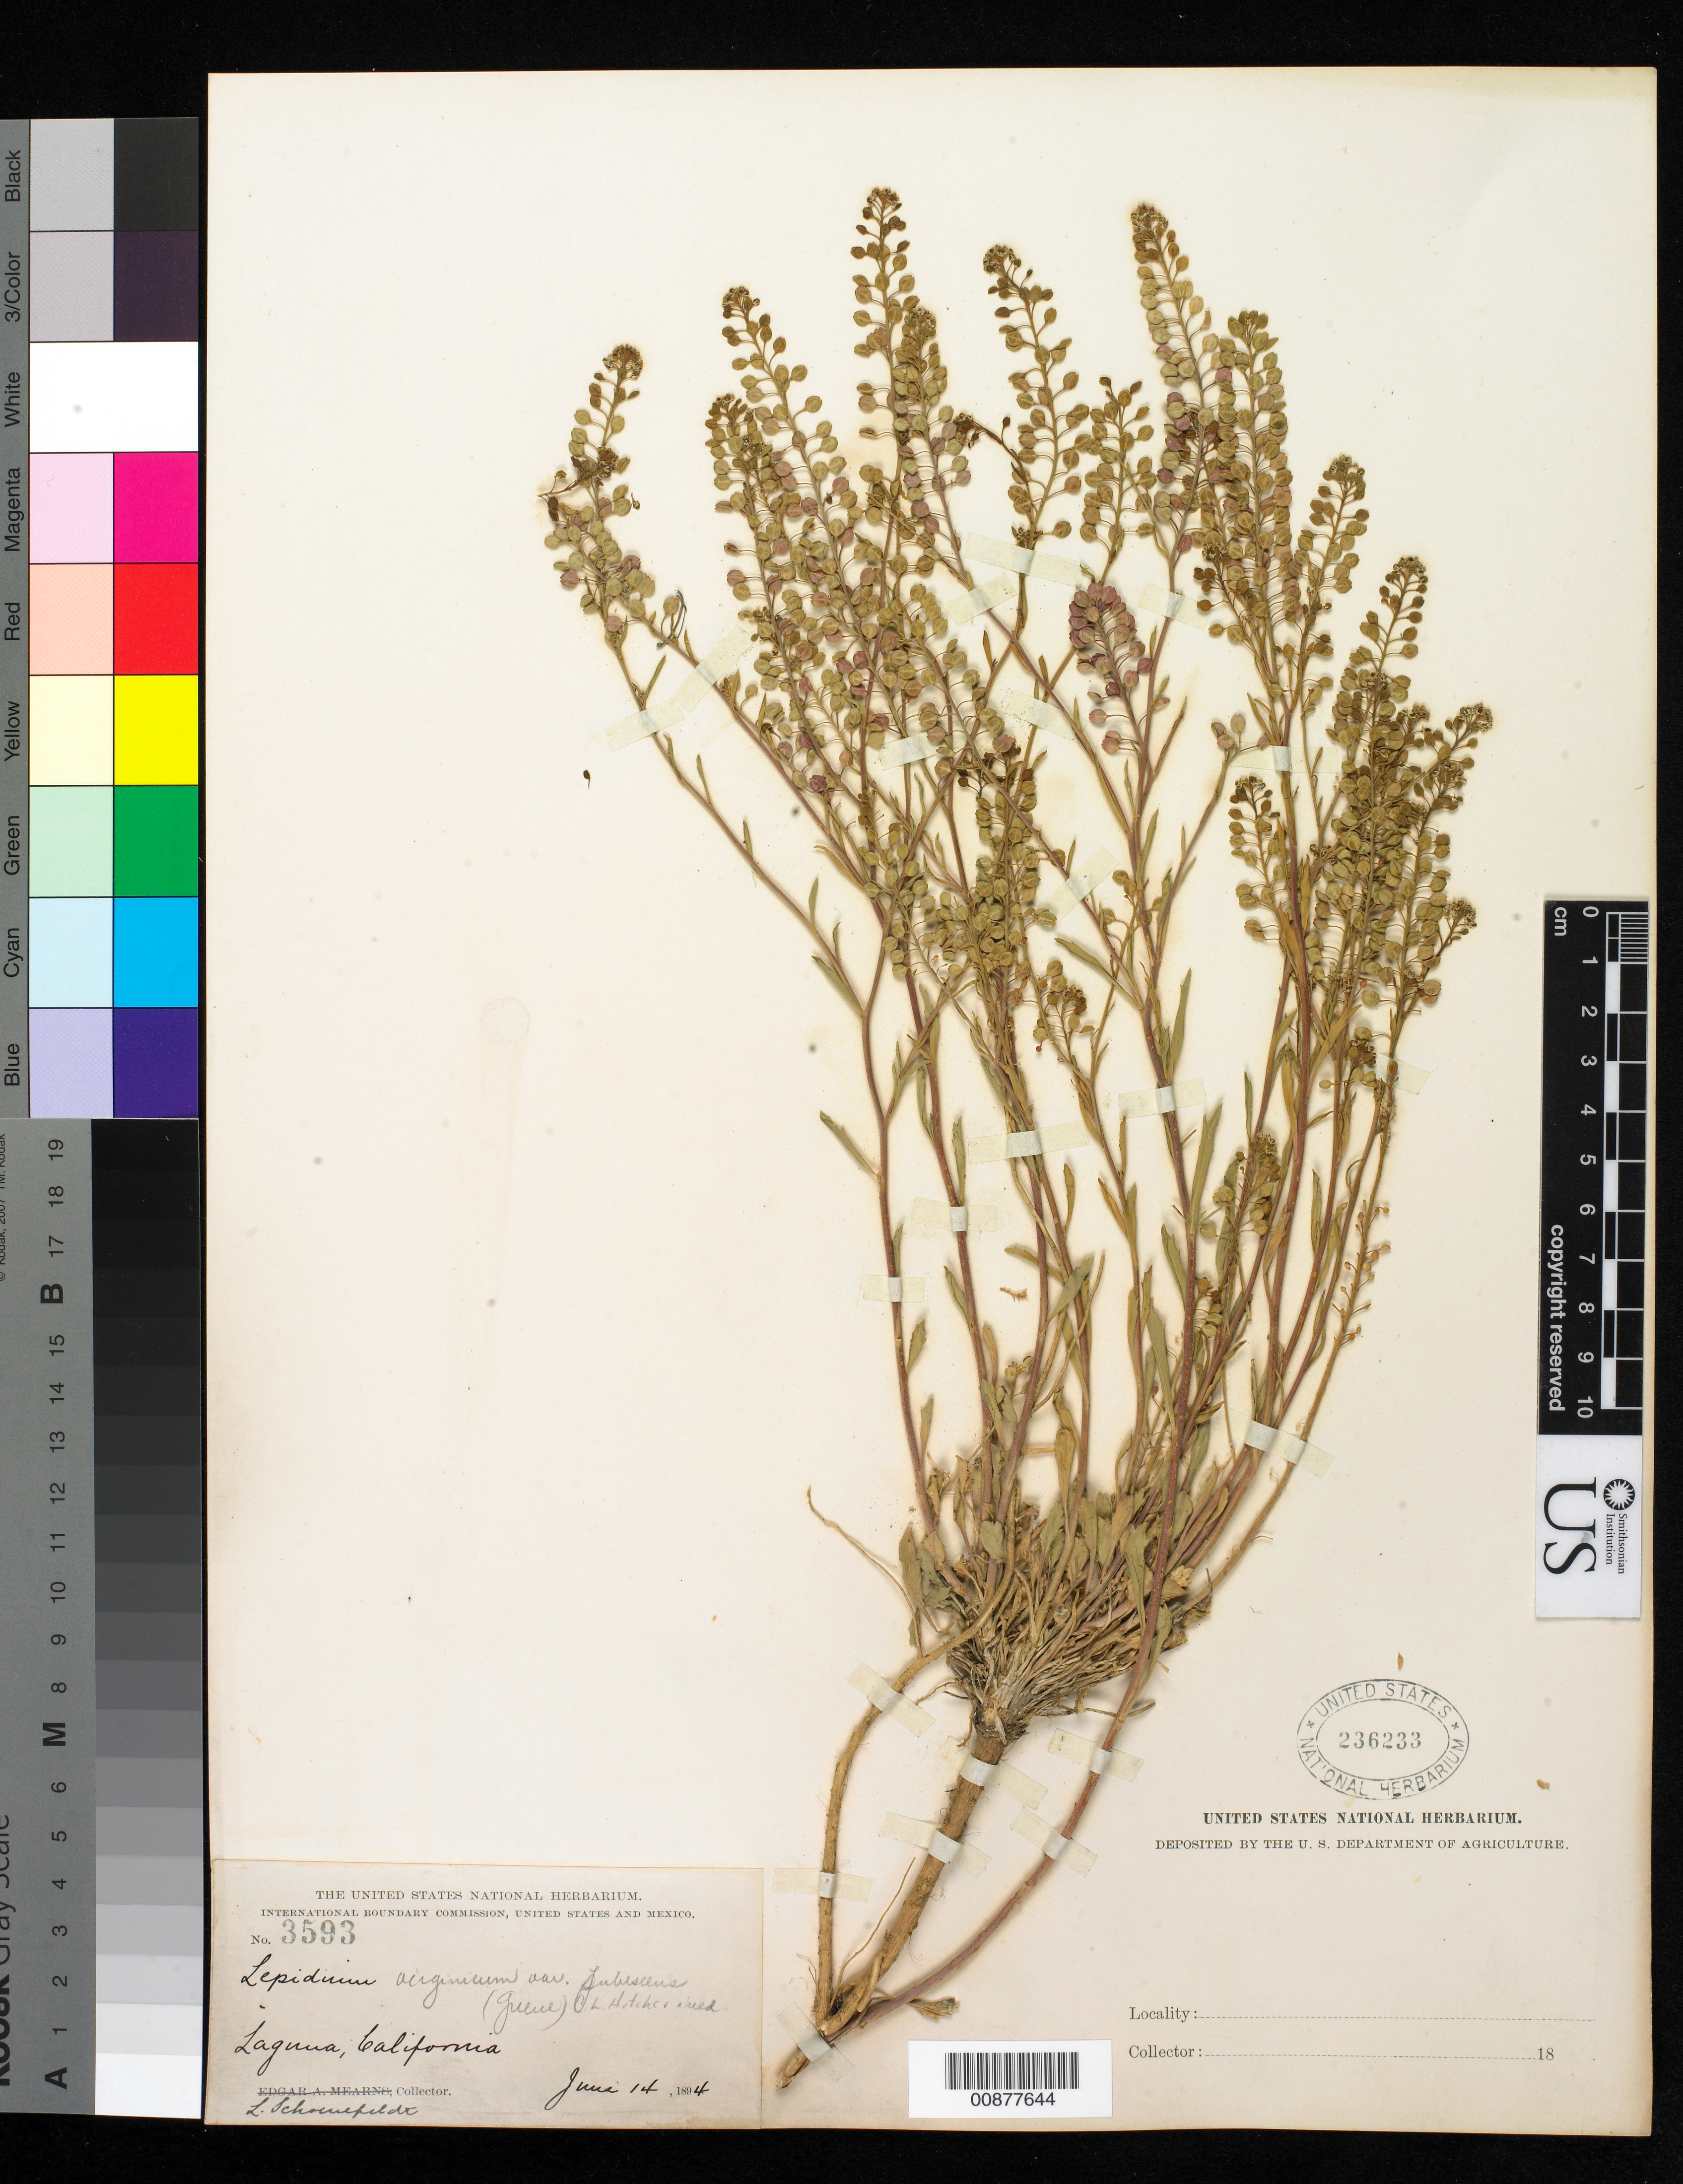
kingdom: Plantae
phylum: Tracheophyta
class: Magnoliopsida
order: Brassicales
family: Brassicaceae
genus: Lepidium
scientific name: Lepidium virginicum var. pubescens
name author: (Greene) C.L. Hitchc.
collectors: L. Schoenfeldt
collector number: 3593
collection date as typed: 14 Jun 1894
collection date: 1894-06-14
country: United States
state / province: California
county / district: Orange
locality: Laguna, California.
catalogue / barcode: US 236233